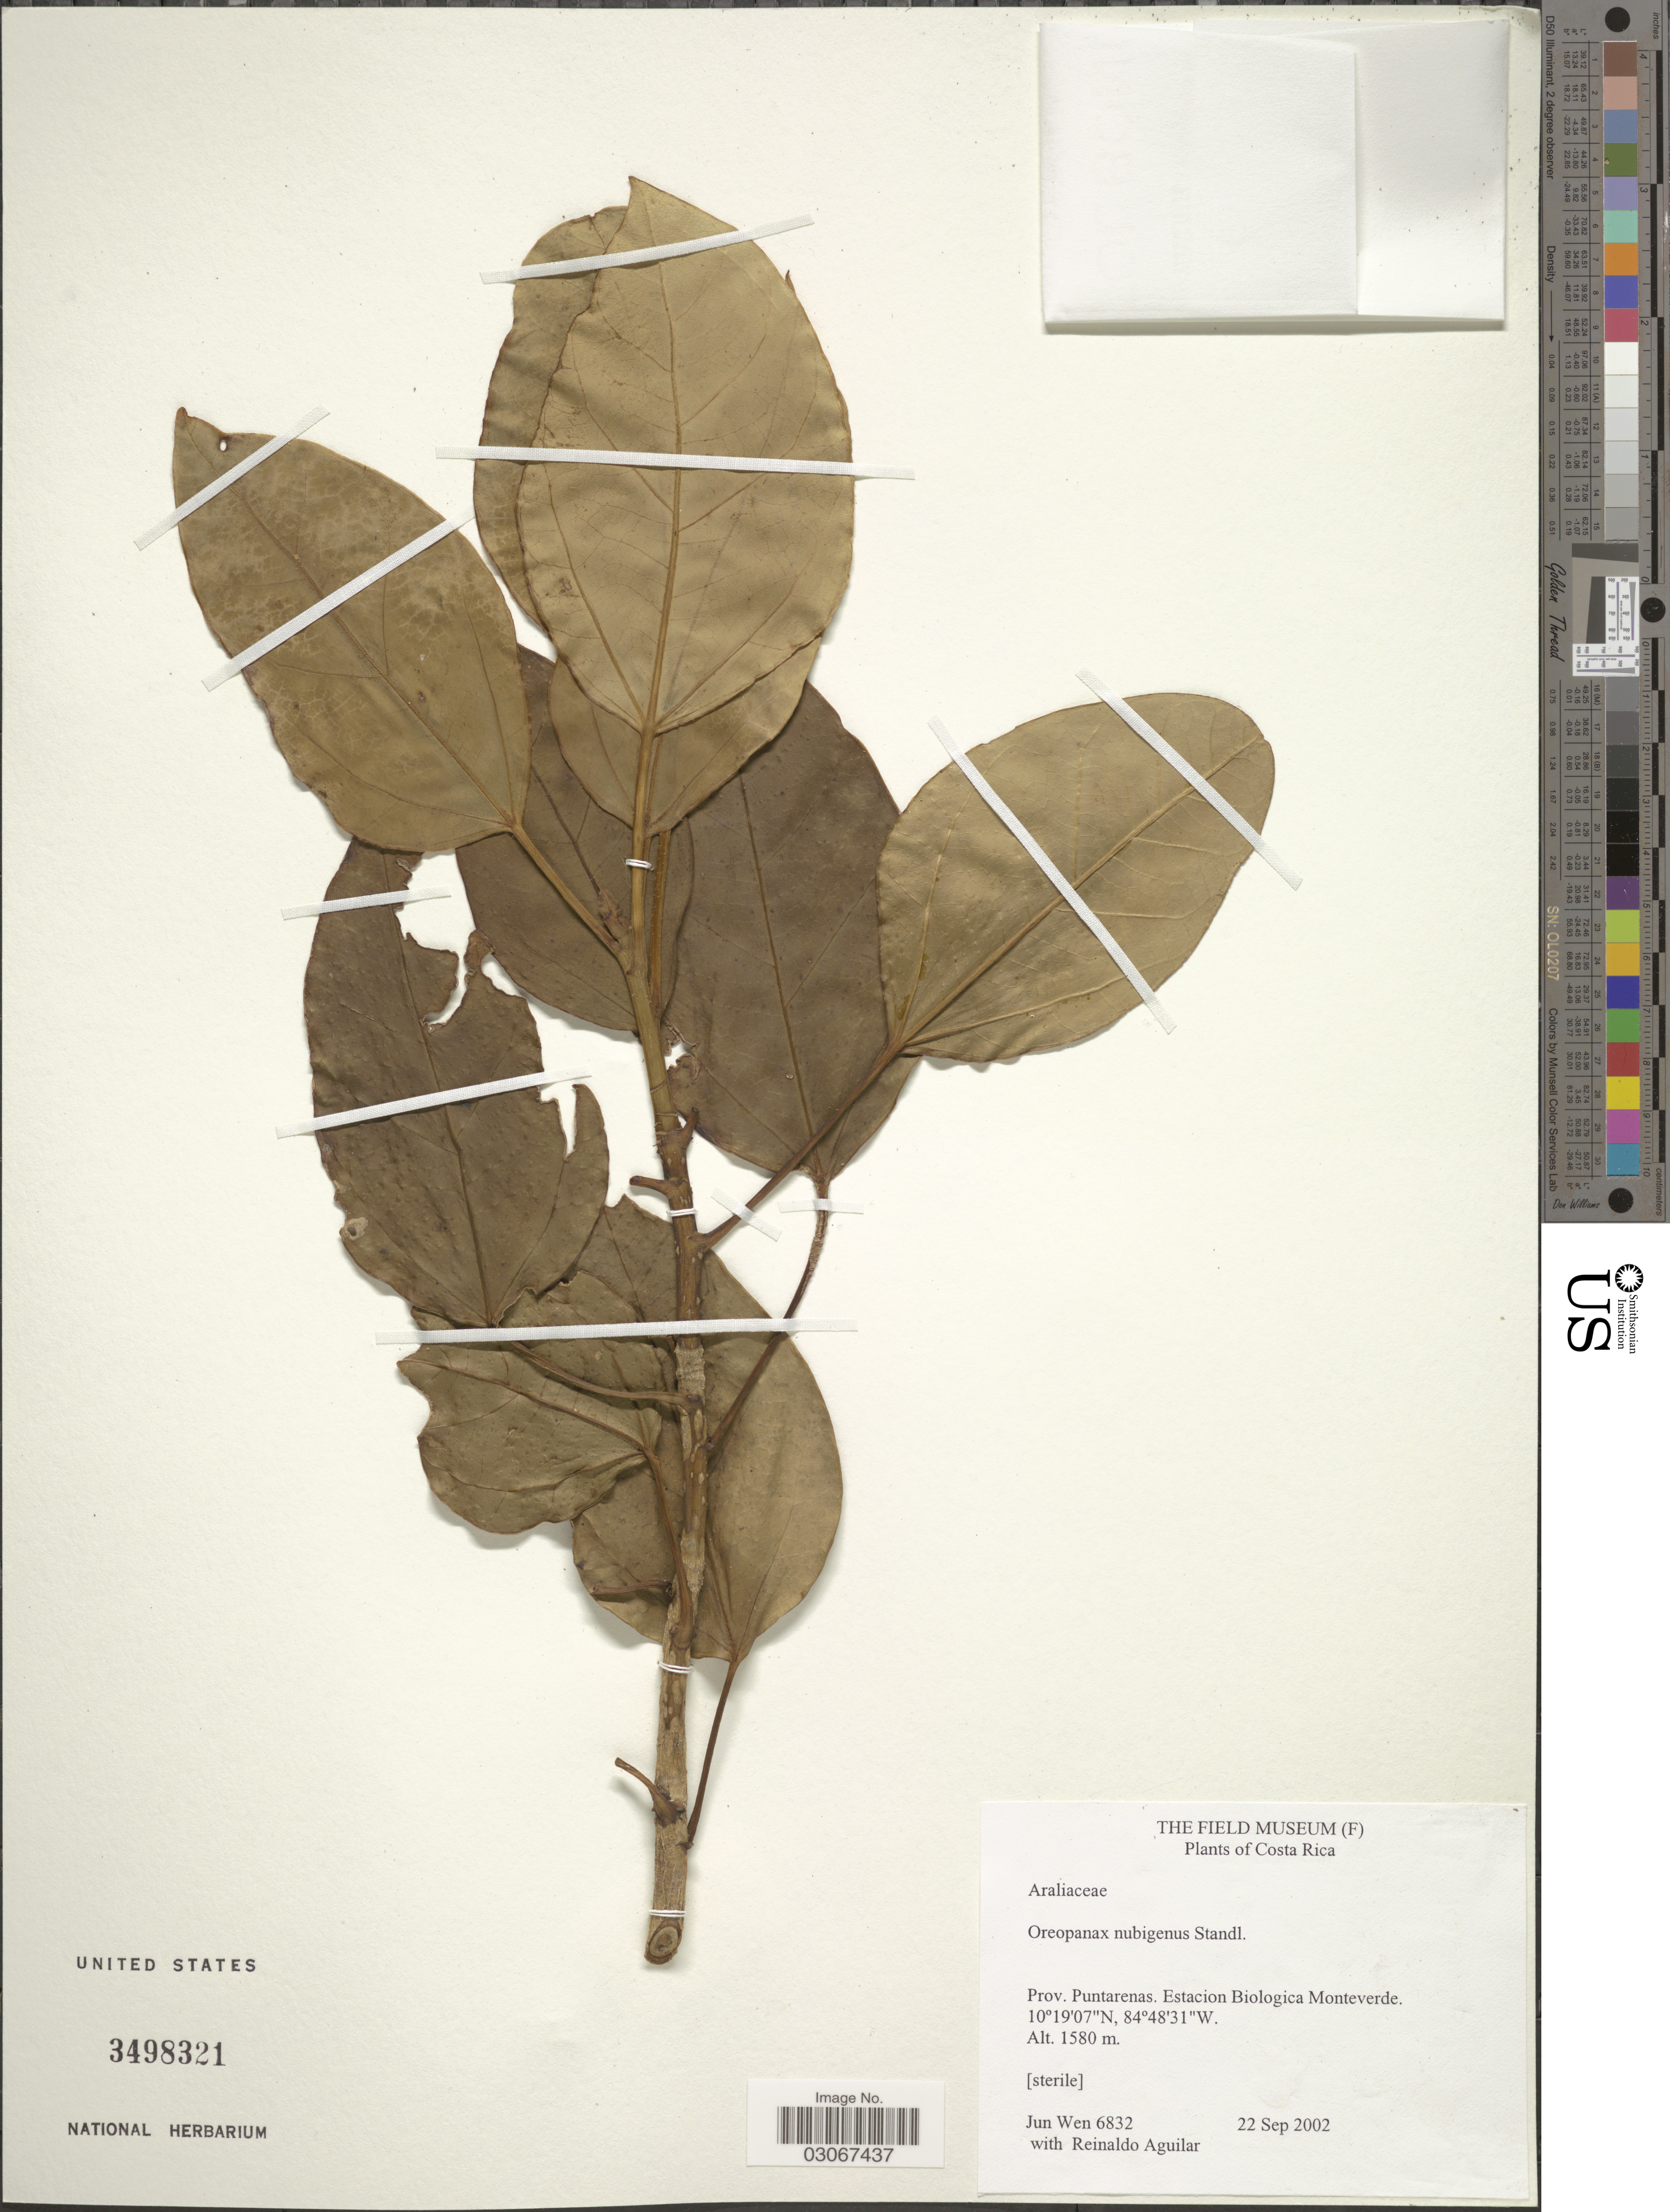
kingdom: Plantae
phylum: Tracheophyta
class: Magnoliopsida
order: Apiales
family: Araliaceae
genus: Oreopanax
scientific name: Oreopanax nubigenus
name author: Standl.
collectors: J. Wen & R. Aguilar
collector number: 6832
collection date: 2002-09-22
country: Costa Rica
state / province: Puntarenas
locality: Estacion Biologica Monteverde.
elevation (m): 1580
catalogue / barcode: US 3498321